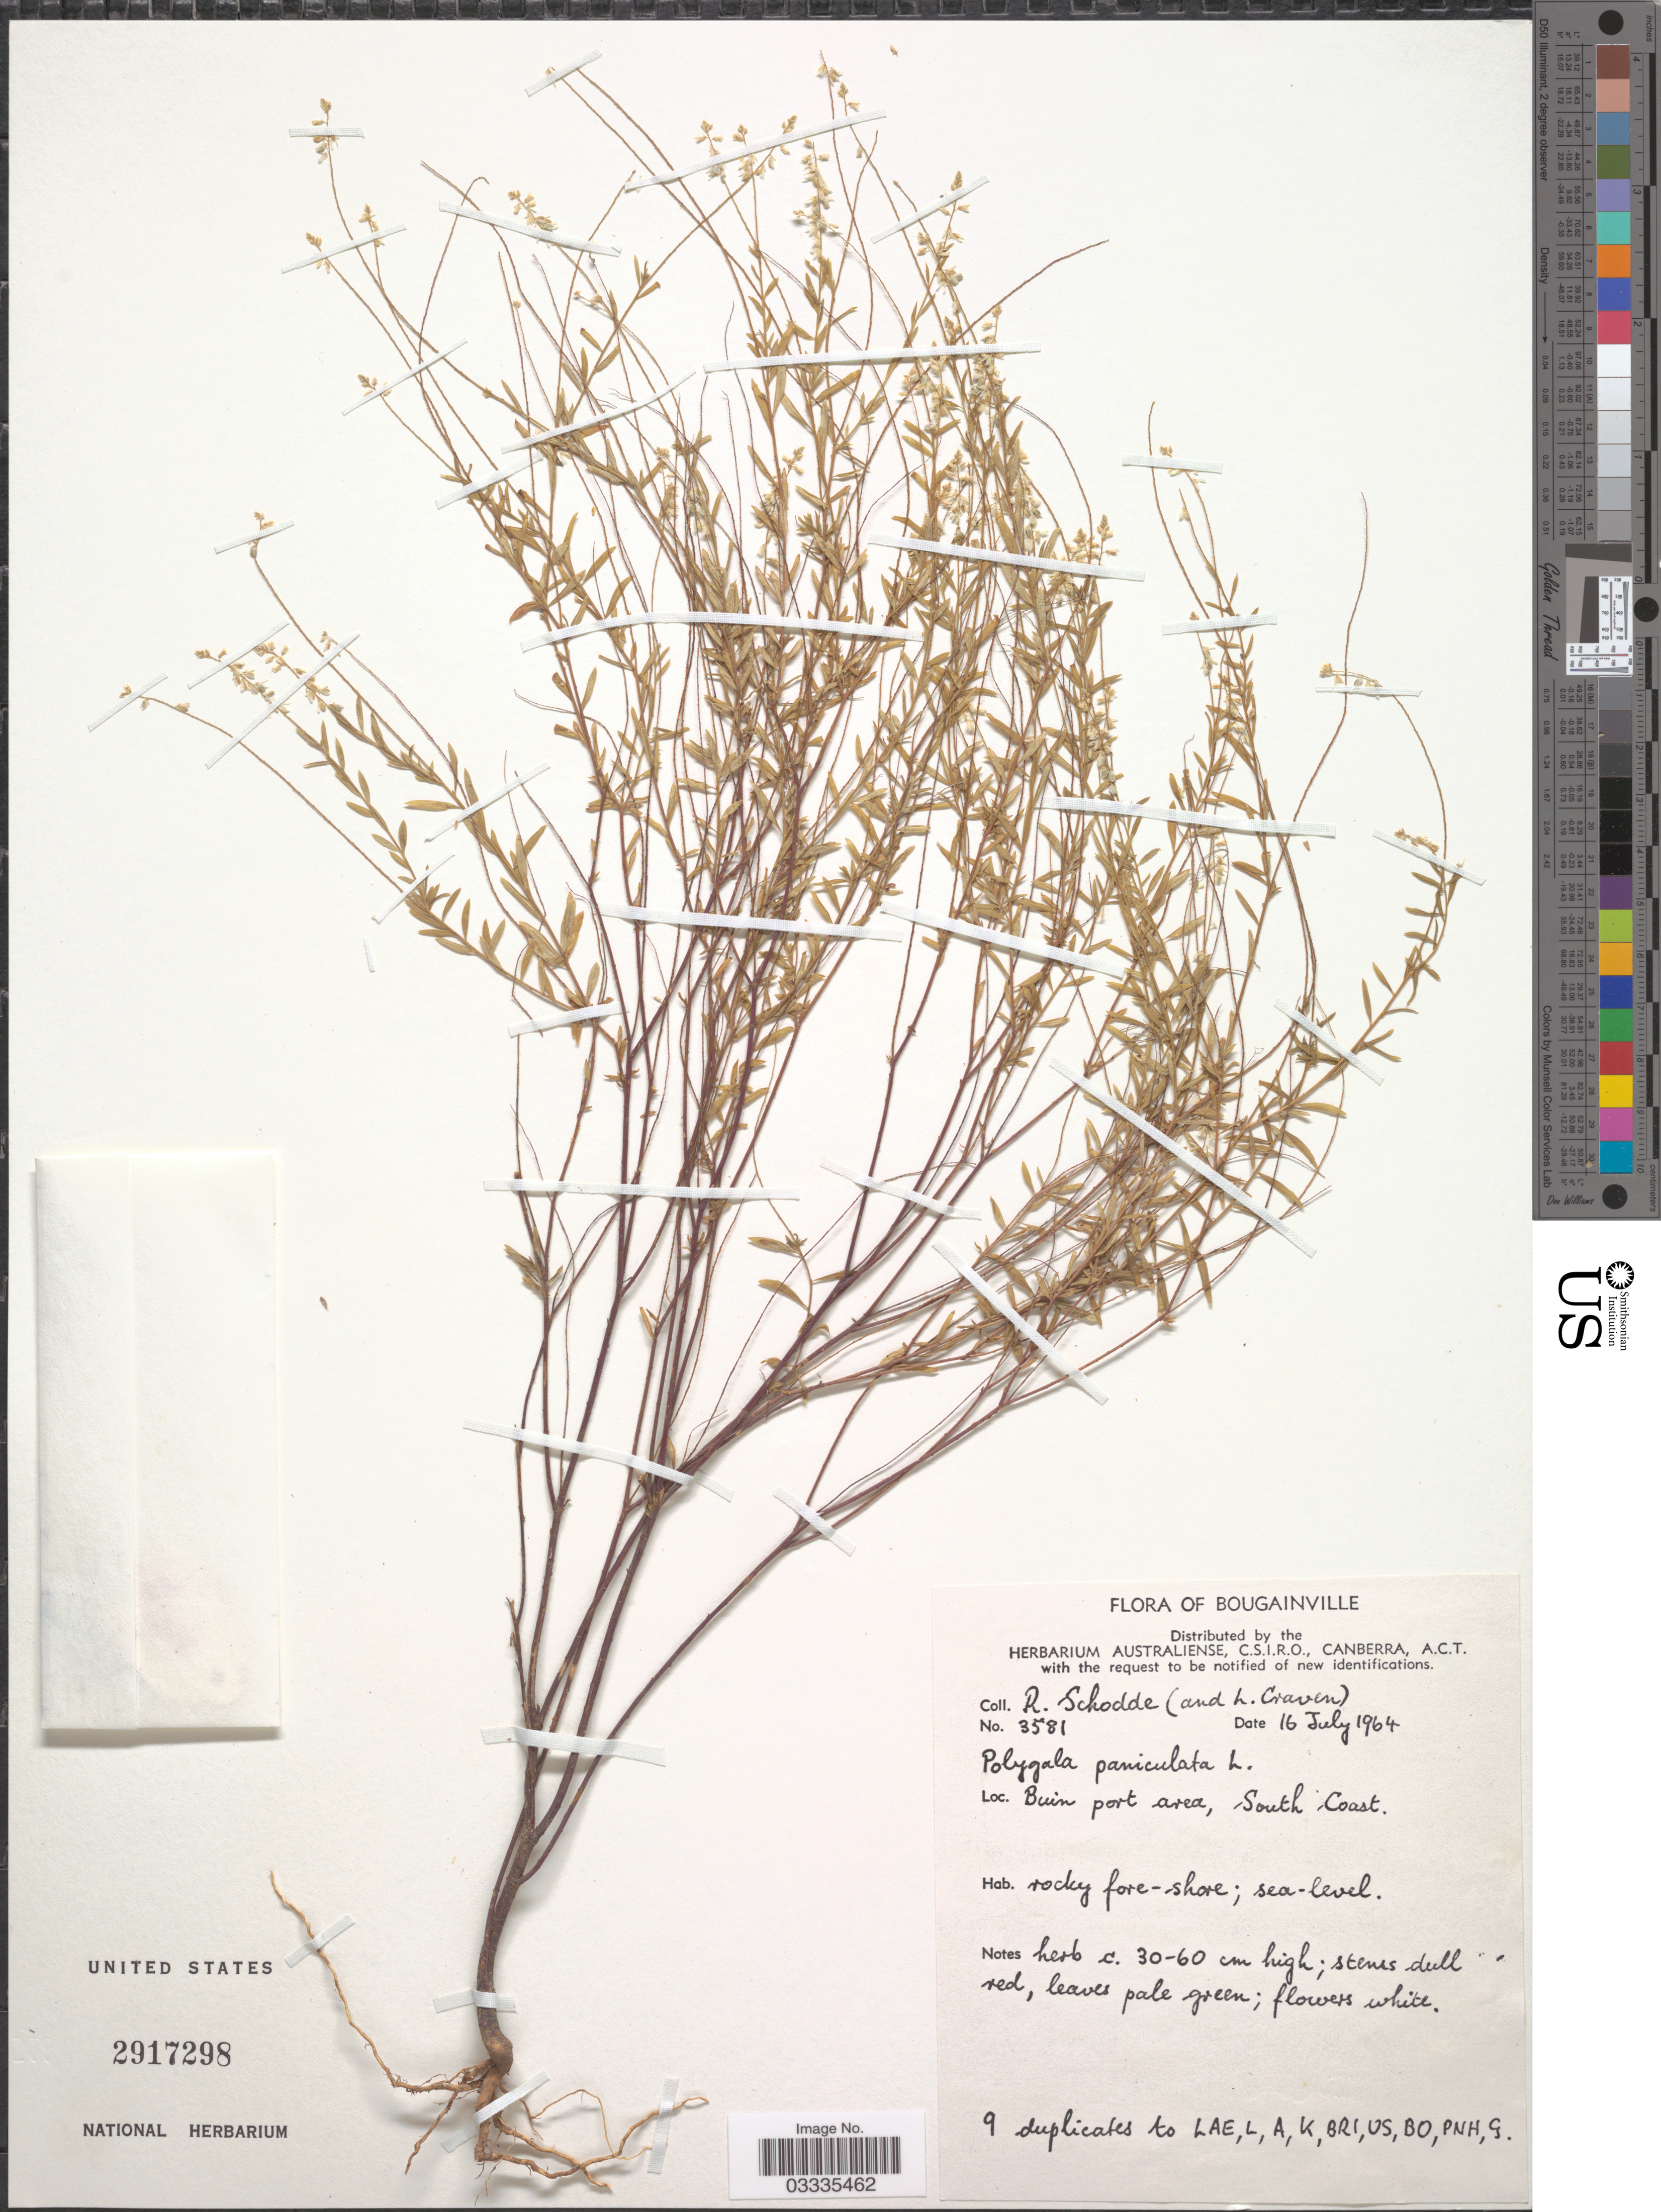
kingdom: Plantae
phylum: Tracheophyta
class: Magnoliopsida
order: Fabales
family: Polygalaceae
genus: Polygala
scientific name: Polygala paniculata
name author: L.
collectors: R. Schodde & L. A. Craven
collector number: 3581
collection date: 1964-07-16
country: Papua New Guinea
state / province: Bougainville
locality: Buin port area, South Coast.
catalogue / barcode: US 2917298